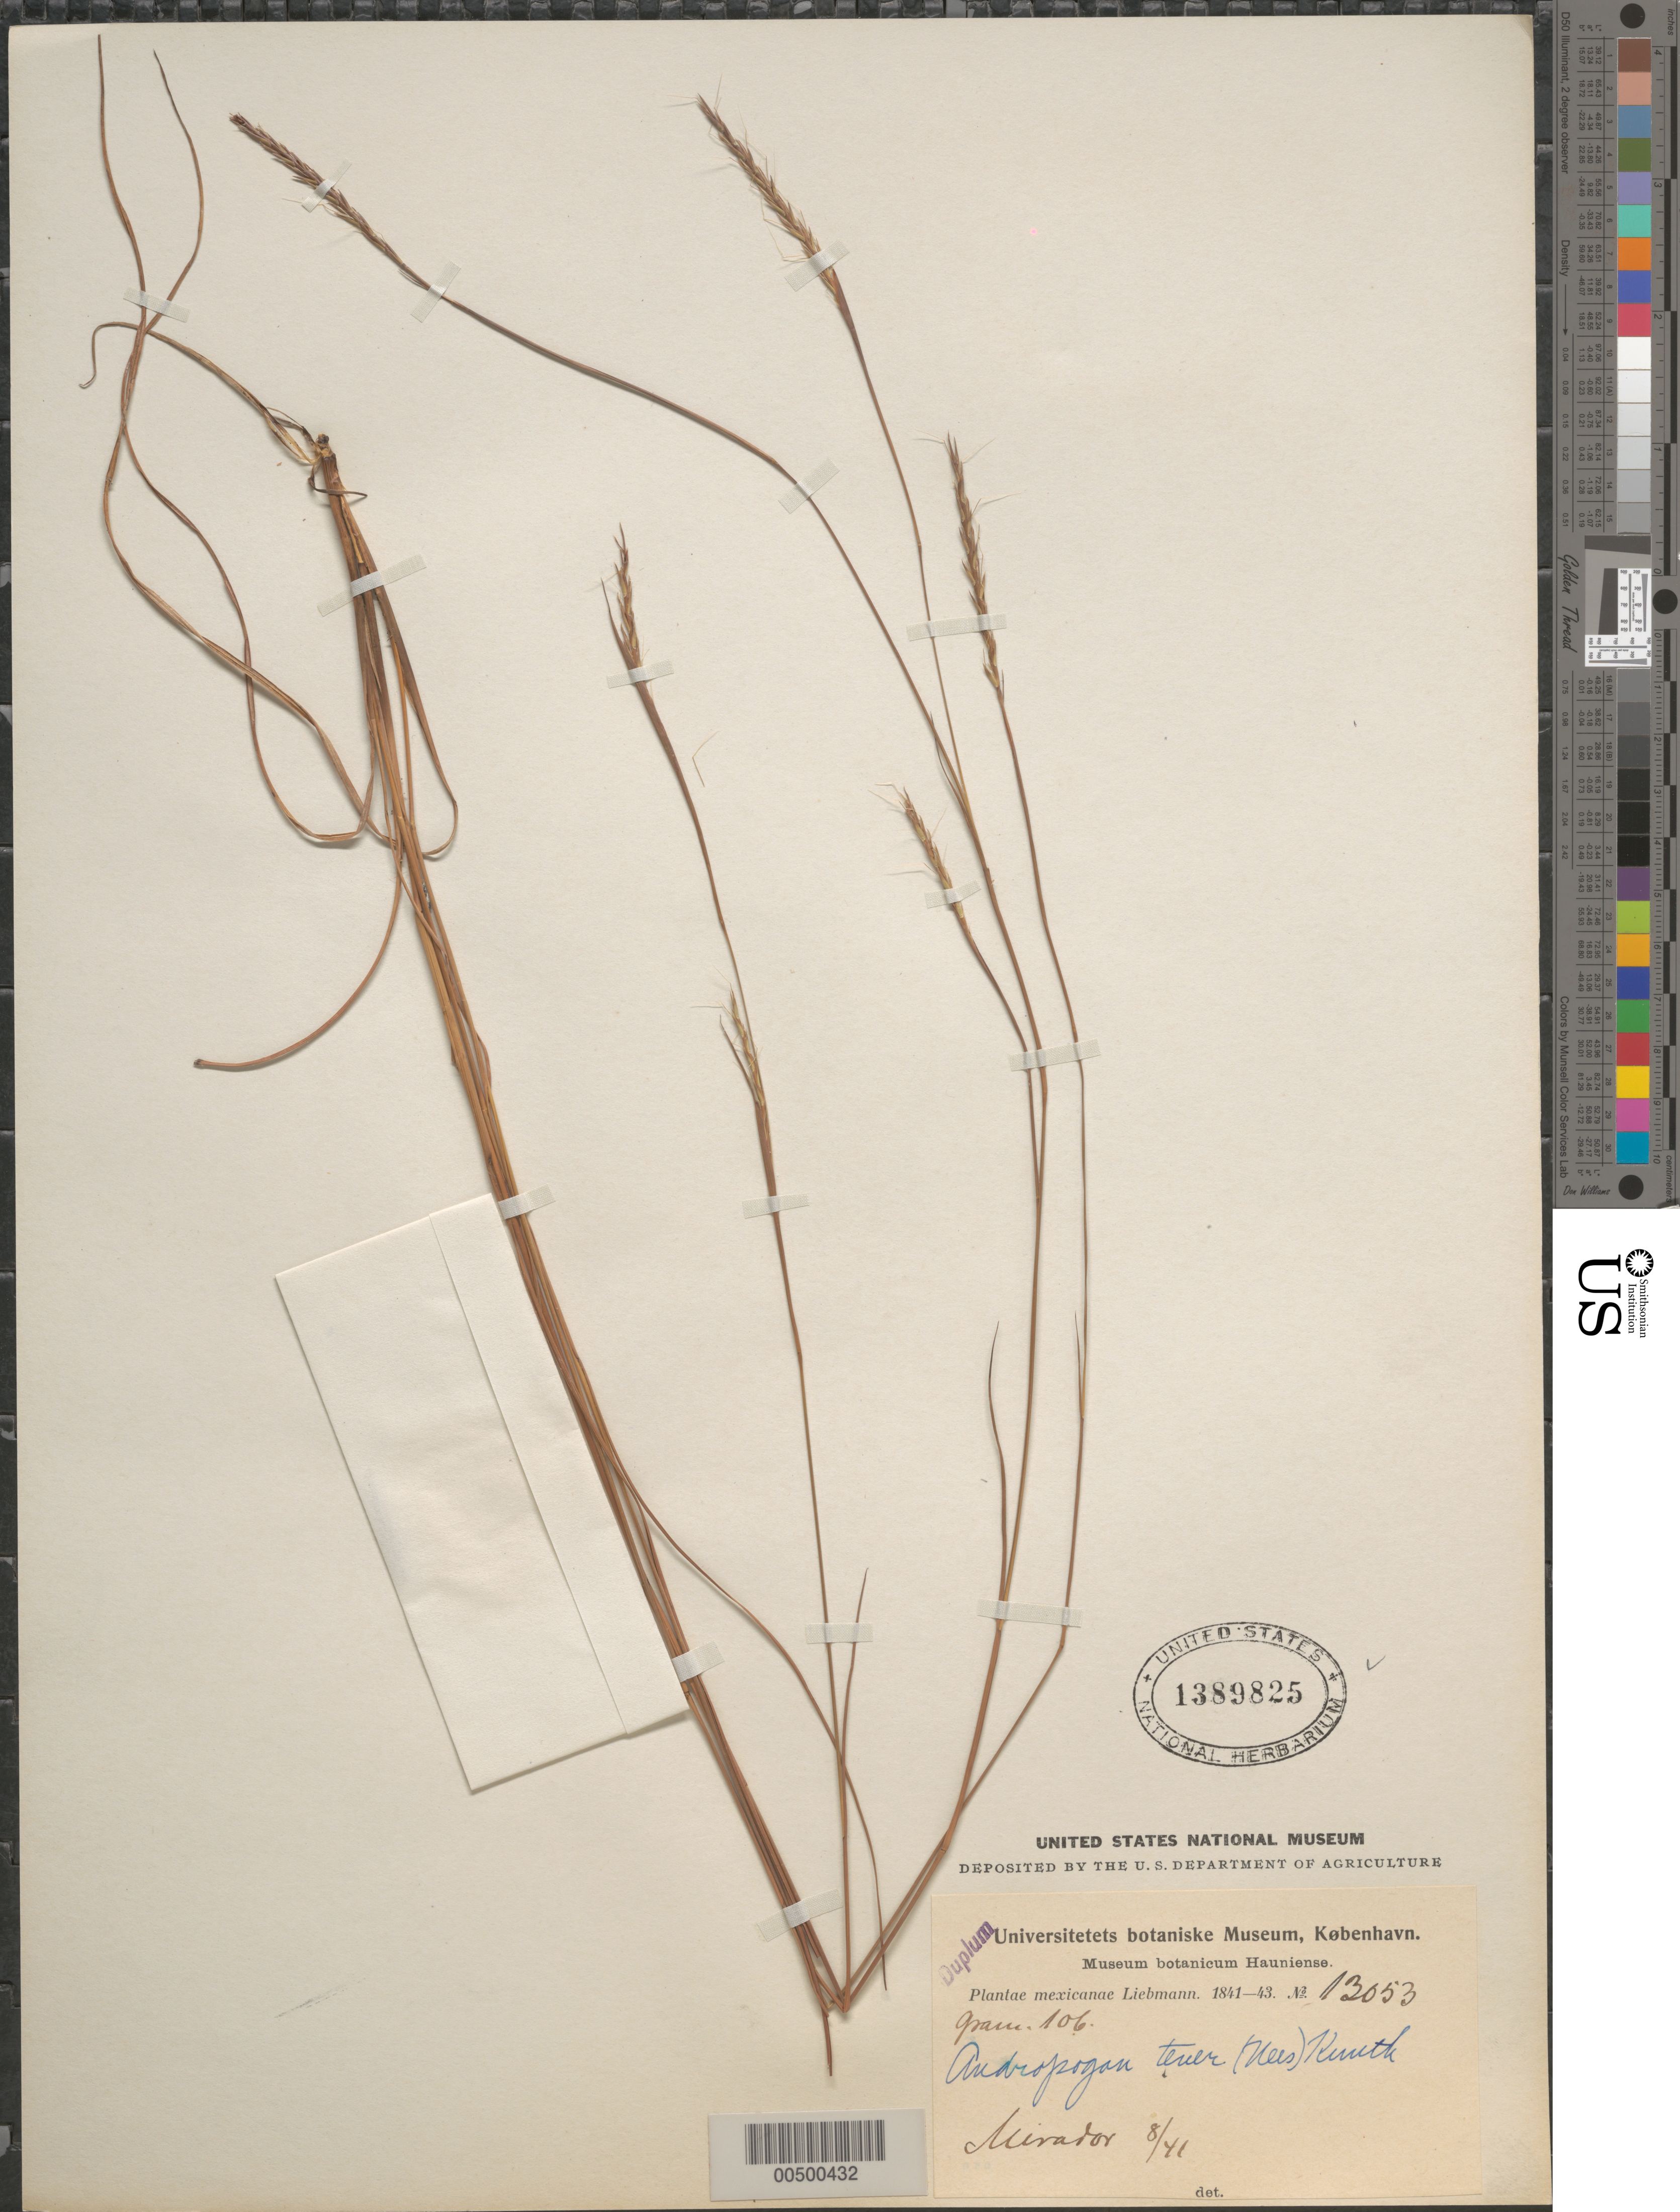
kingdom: Plantae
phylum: Tracheophyta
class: Liliopsida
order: Poales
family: Poaceae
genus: Andropogon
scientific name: Andropogon tener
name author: (Nees) Kunth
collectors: F. M. Liebmann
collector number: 13053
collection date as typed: Aug 1841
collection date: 1841-08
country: Mexico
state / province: Veracruz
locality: Mirador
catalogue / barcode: US 1389825